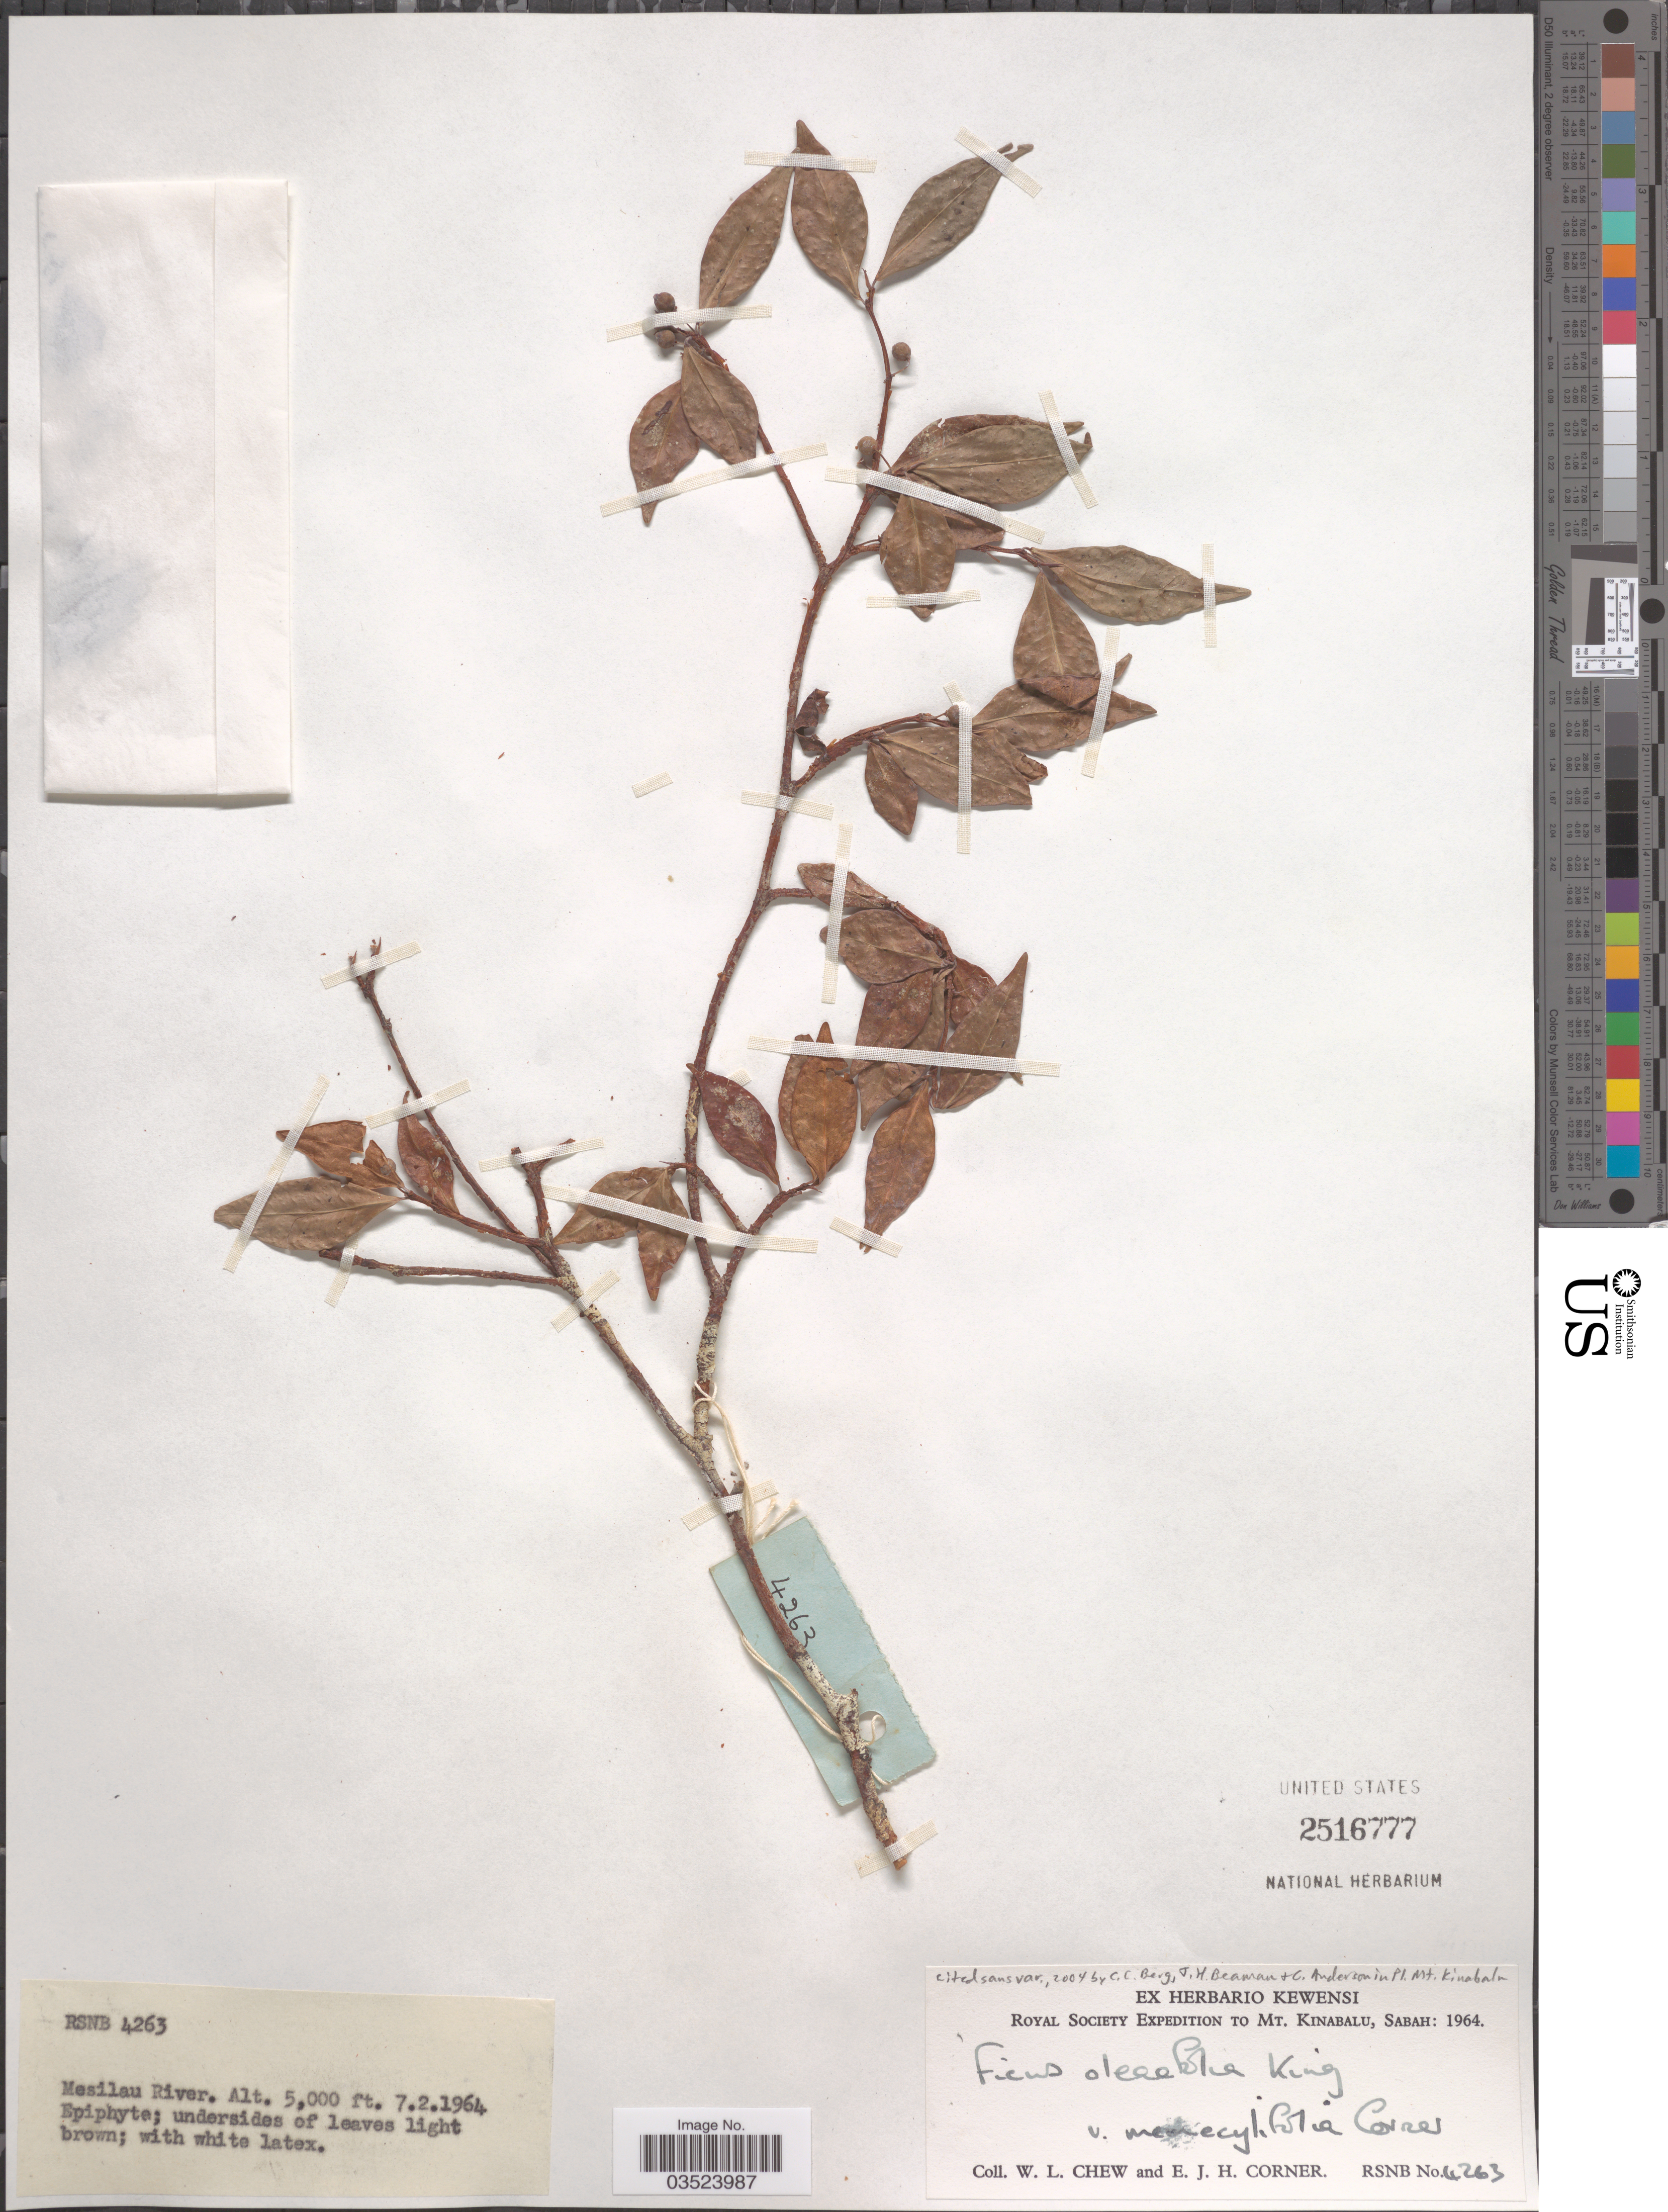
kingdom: Plantae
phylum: Tracheophyta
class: Magnoliopsida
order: Rosales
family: Moraceae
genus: Ficus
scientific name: Ficus oleifolia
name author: King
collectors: W. Chew & E. Corner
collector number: RSNB4263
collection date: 1964-02-07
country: Malaysia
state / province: Sabah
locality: Mesilau River. Mt. Kinabalu.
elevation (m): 1524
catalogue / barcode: US 2516777